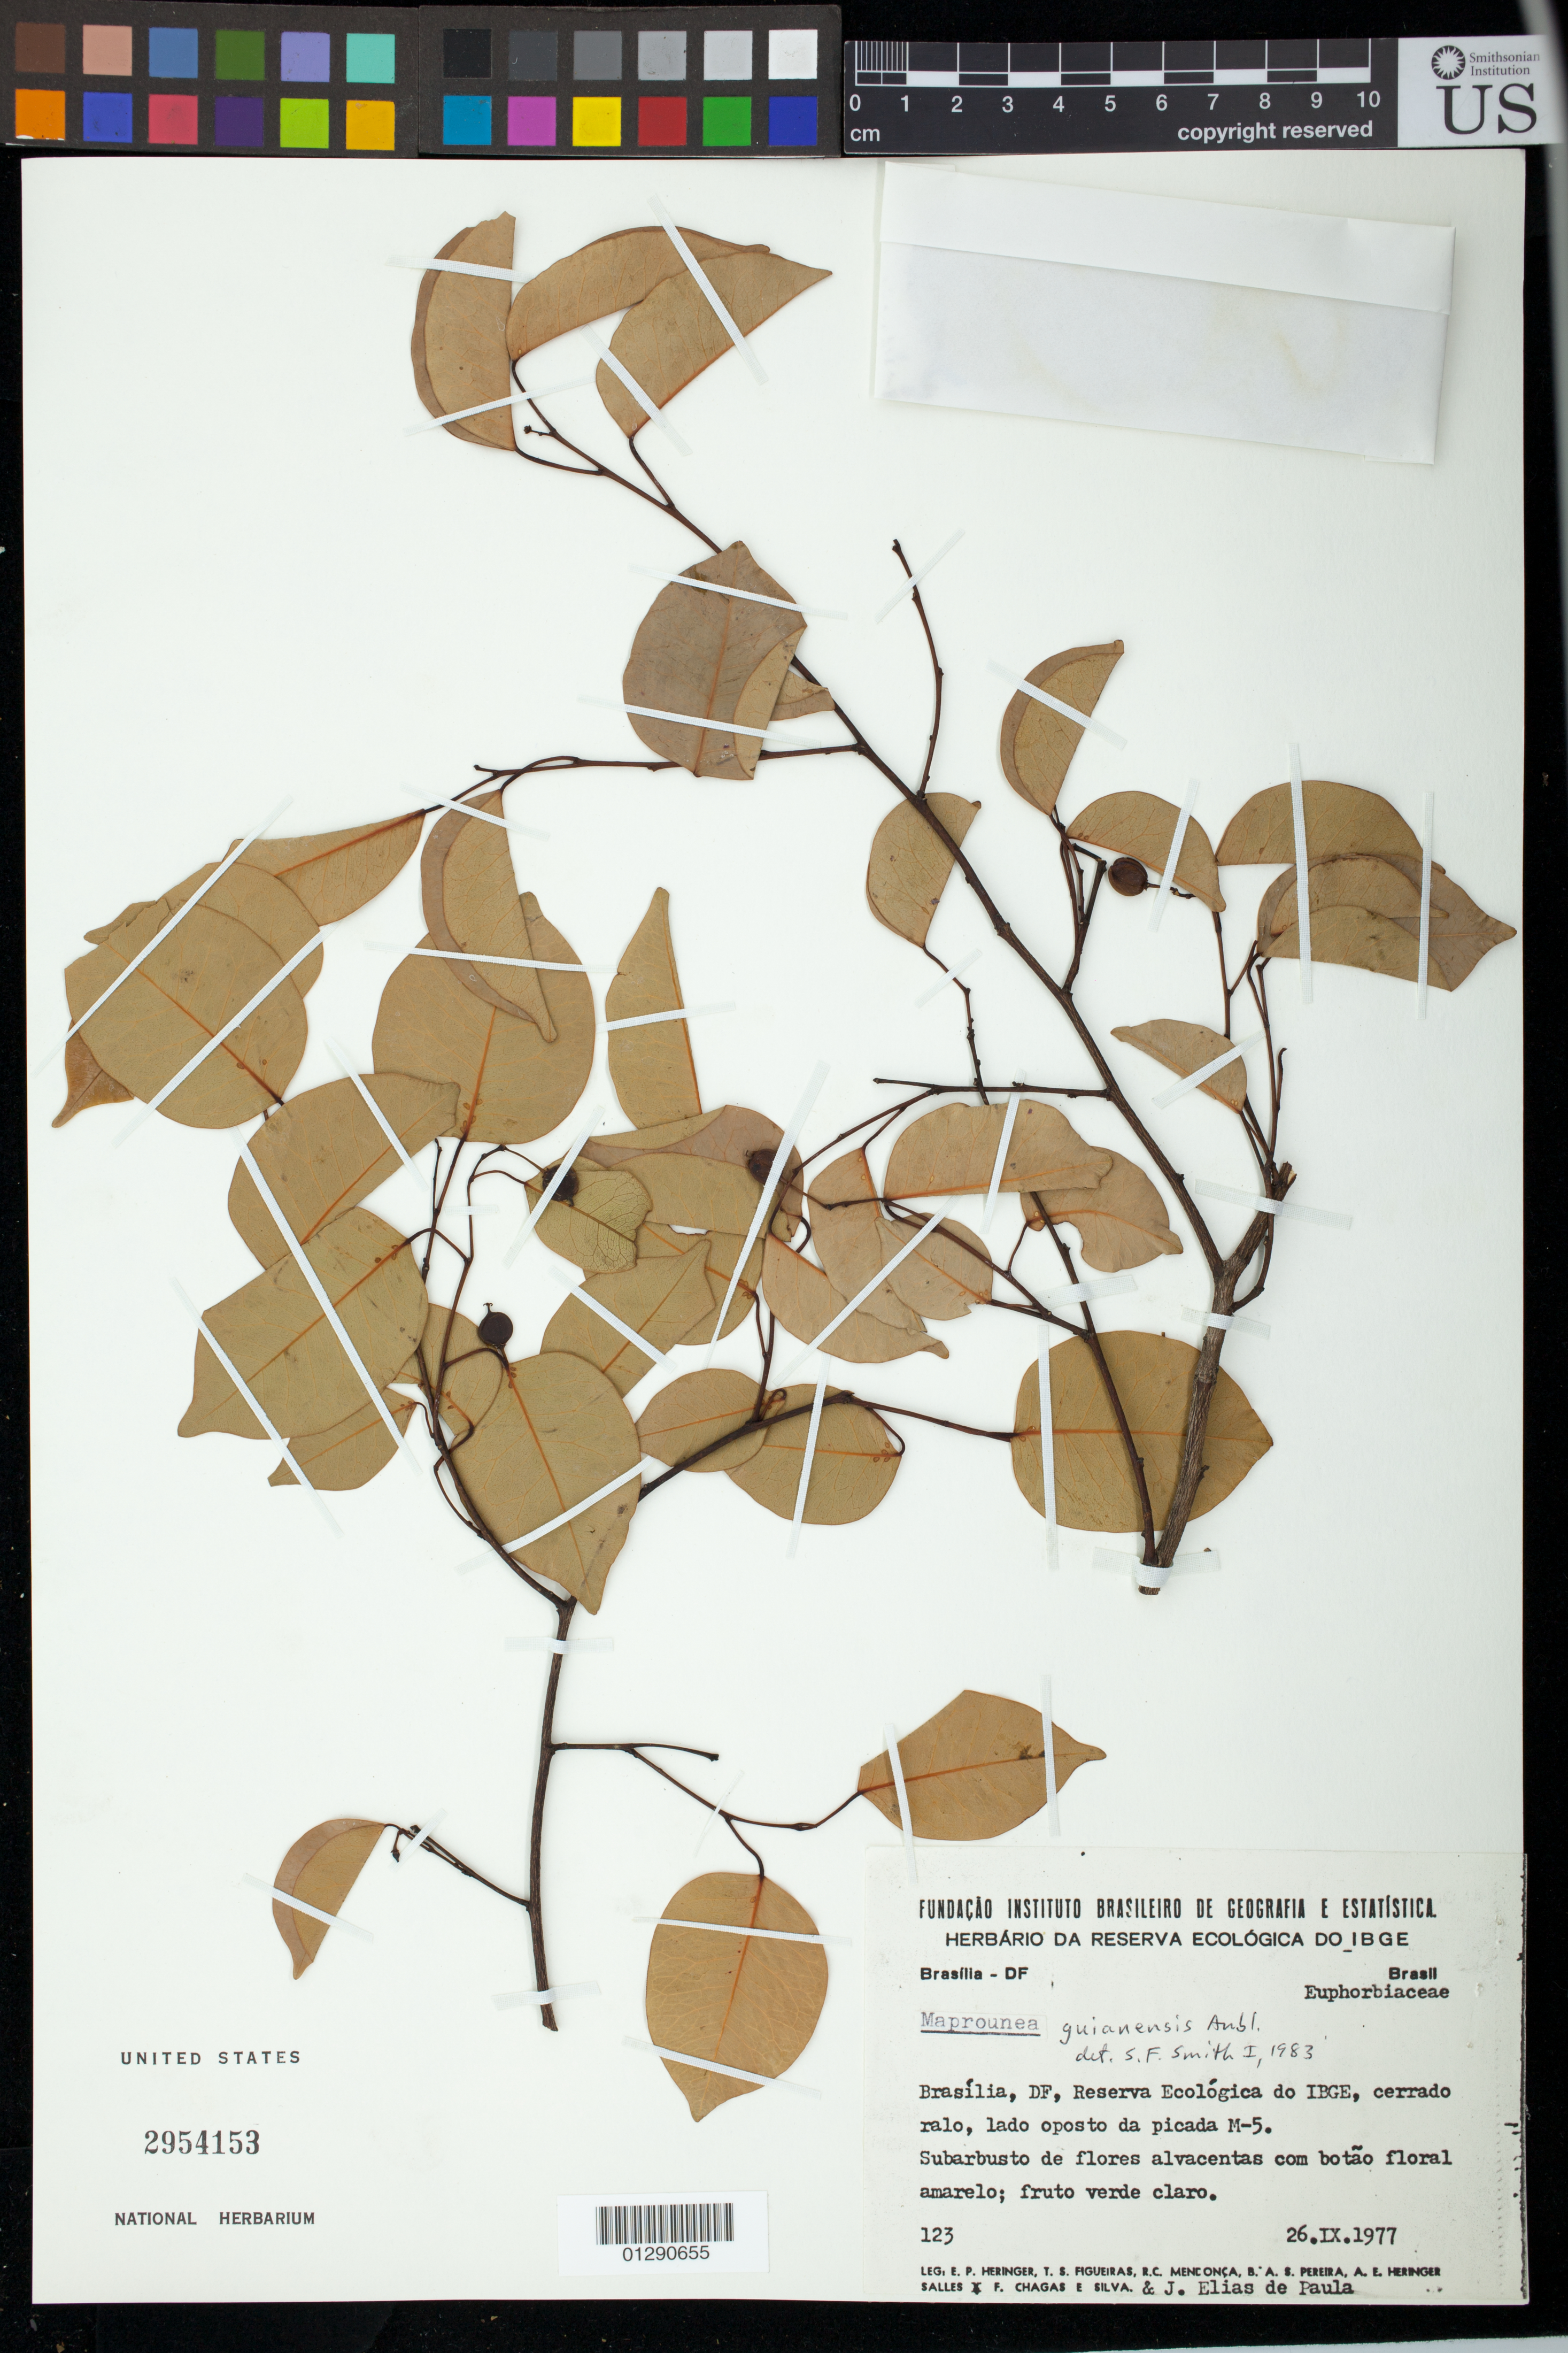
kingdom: Plantae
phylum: Tracheophyta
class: Magnoliopsida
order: Malpighiales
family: Euphorbiaceae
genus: Maprounea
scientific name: Maprounea guianensis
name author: Aubl.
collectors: E. P. Heringer, T. S. Figueiras, R. Menconça, B. A. S. Pereira, A. E. Heringer Salles, F. Chagas, E. Silva & J. E. de Paula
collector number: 123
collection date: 1977-09-26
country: Brazil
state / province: Distrito Federal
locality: Reserva Ecologica do IBGE, cerrado ralo, lado oposto da picada M-5.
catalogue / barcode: US 2954153